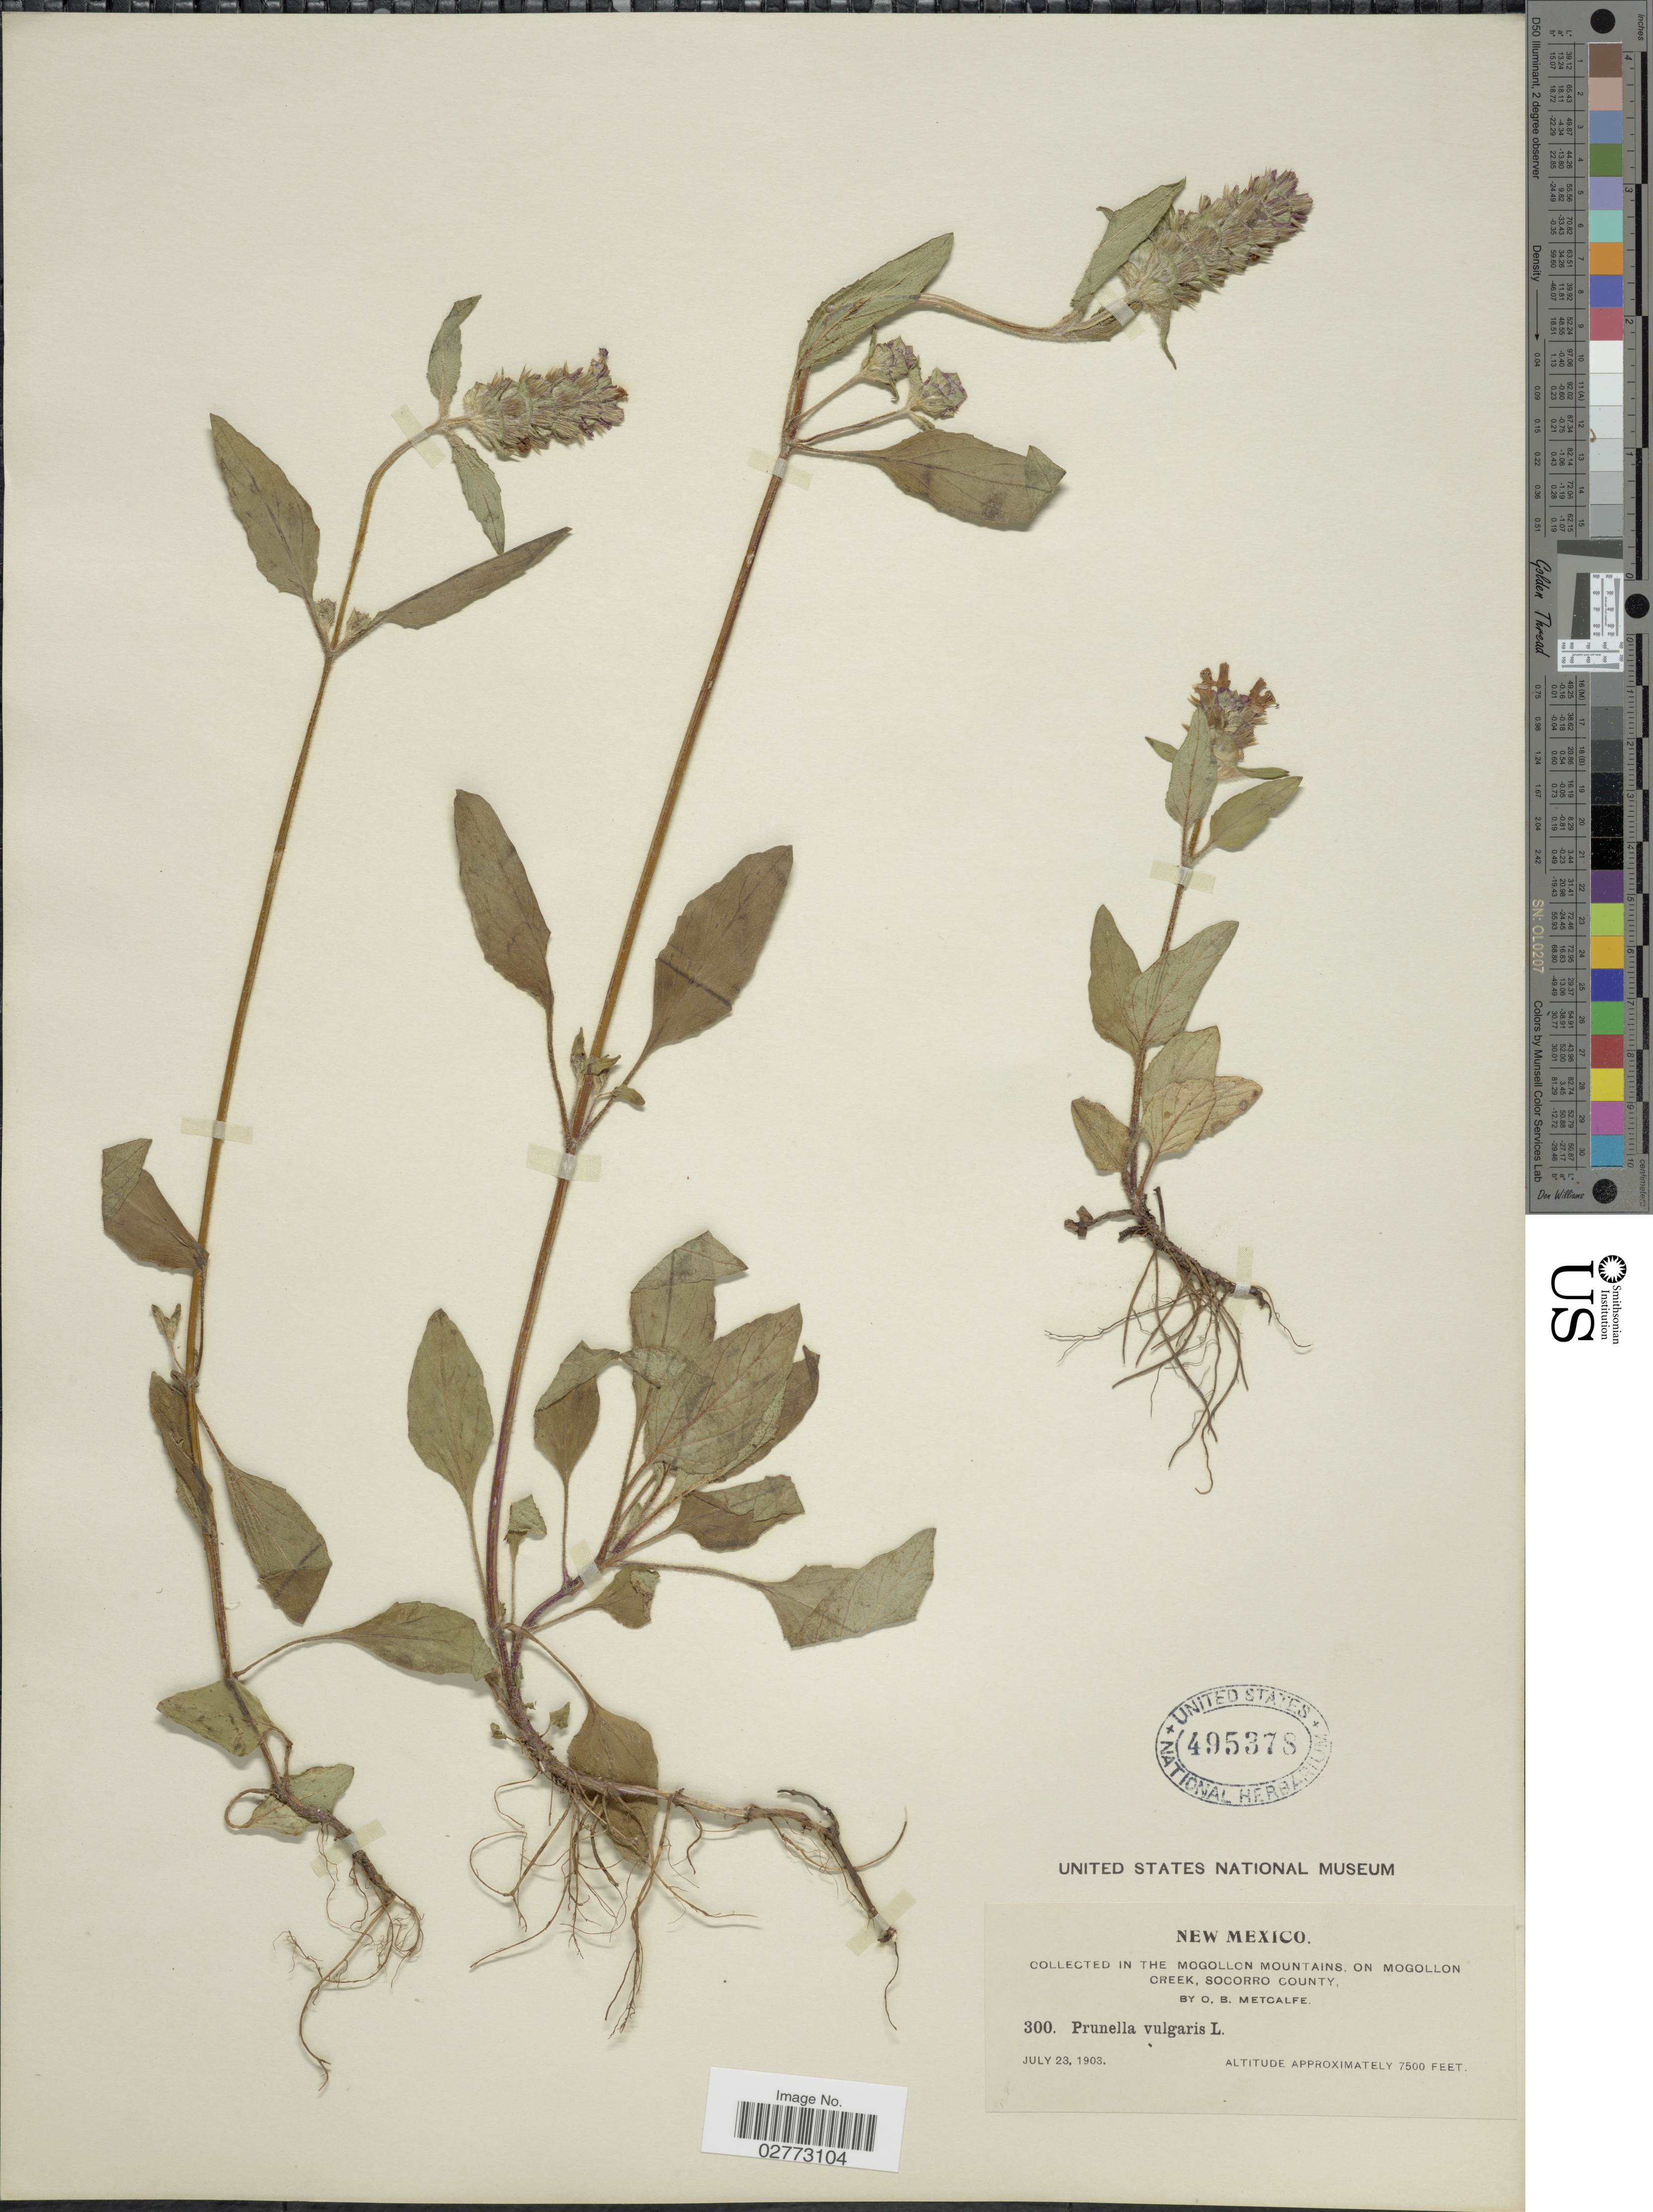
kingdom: Plantae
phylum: Tracheophyta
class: Magnoliopsida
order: Lamiales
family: Lamiaceae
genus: Prunella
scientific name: Prunella vulgaris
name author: L.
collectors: O. B. Metcalfe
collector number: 300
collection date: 1903-07-23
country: United States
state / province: New Mexico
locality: Mogollon Mountains, on Mogollon Creek, Socorro County.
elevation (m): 2286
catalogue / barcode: US 495378